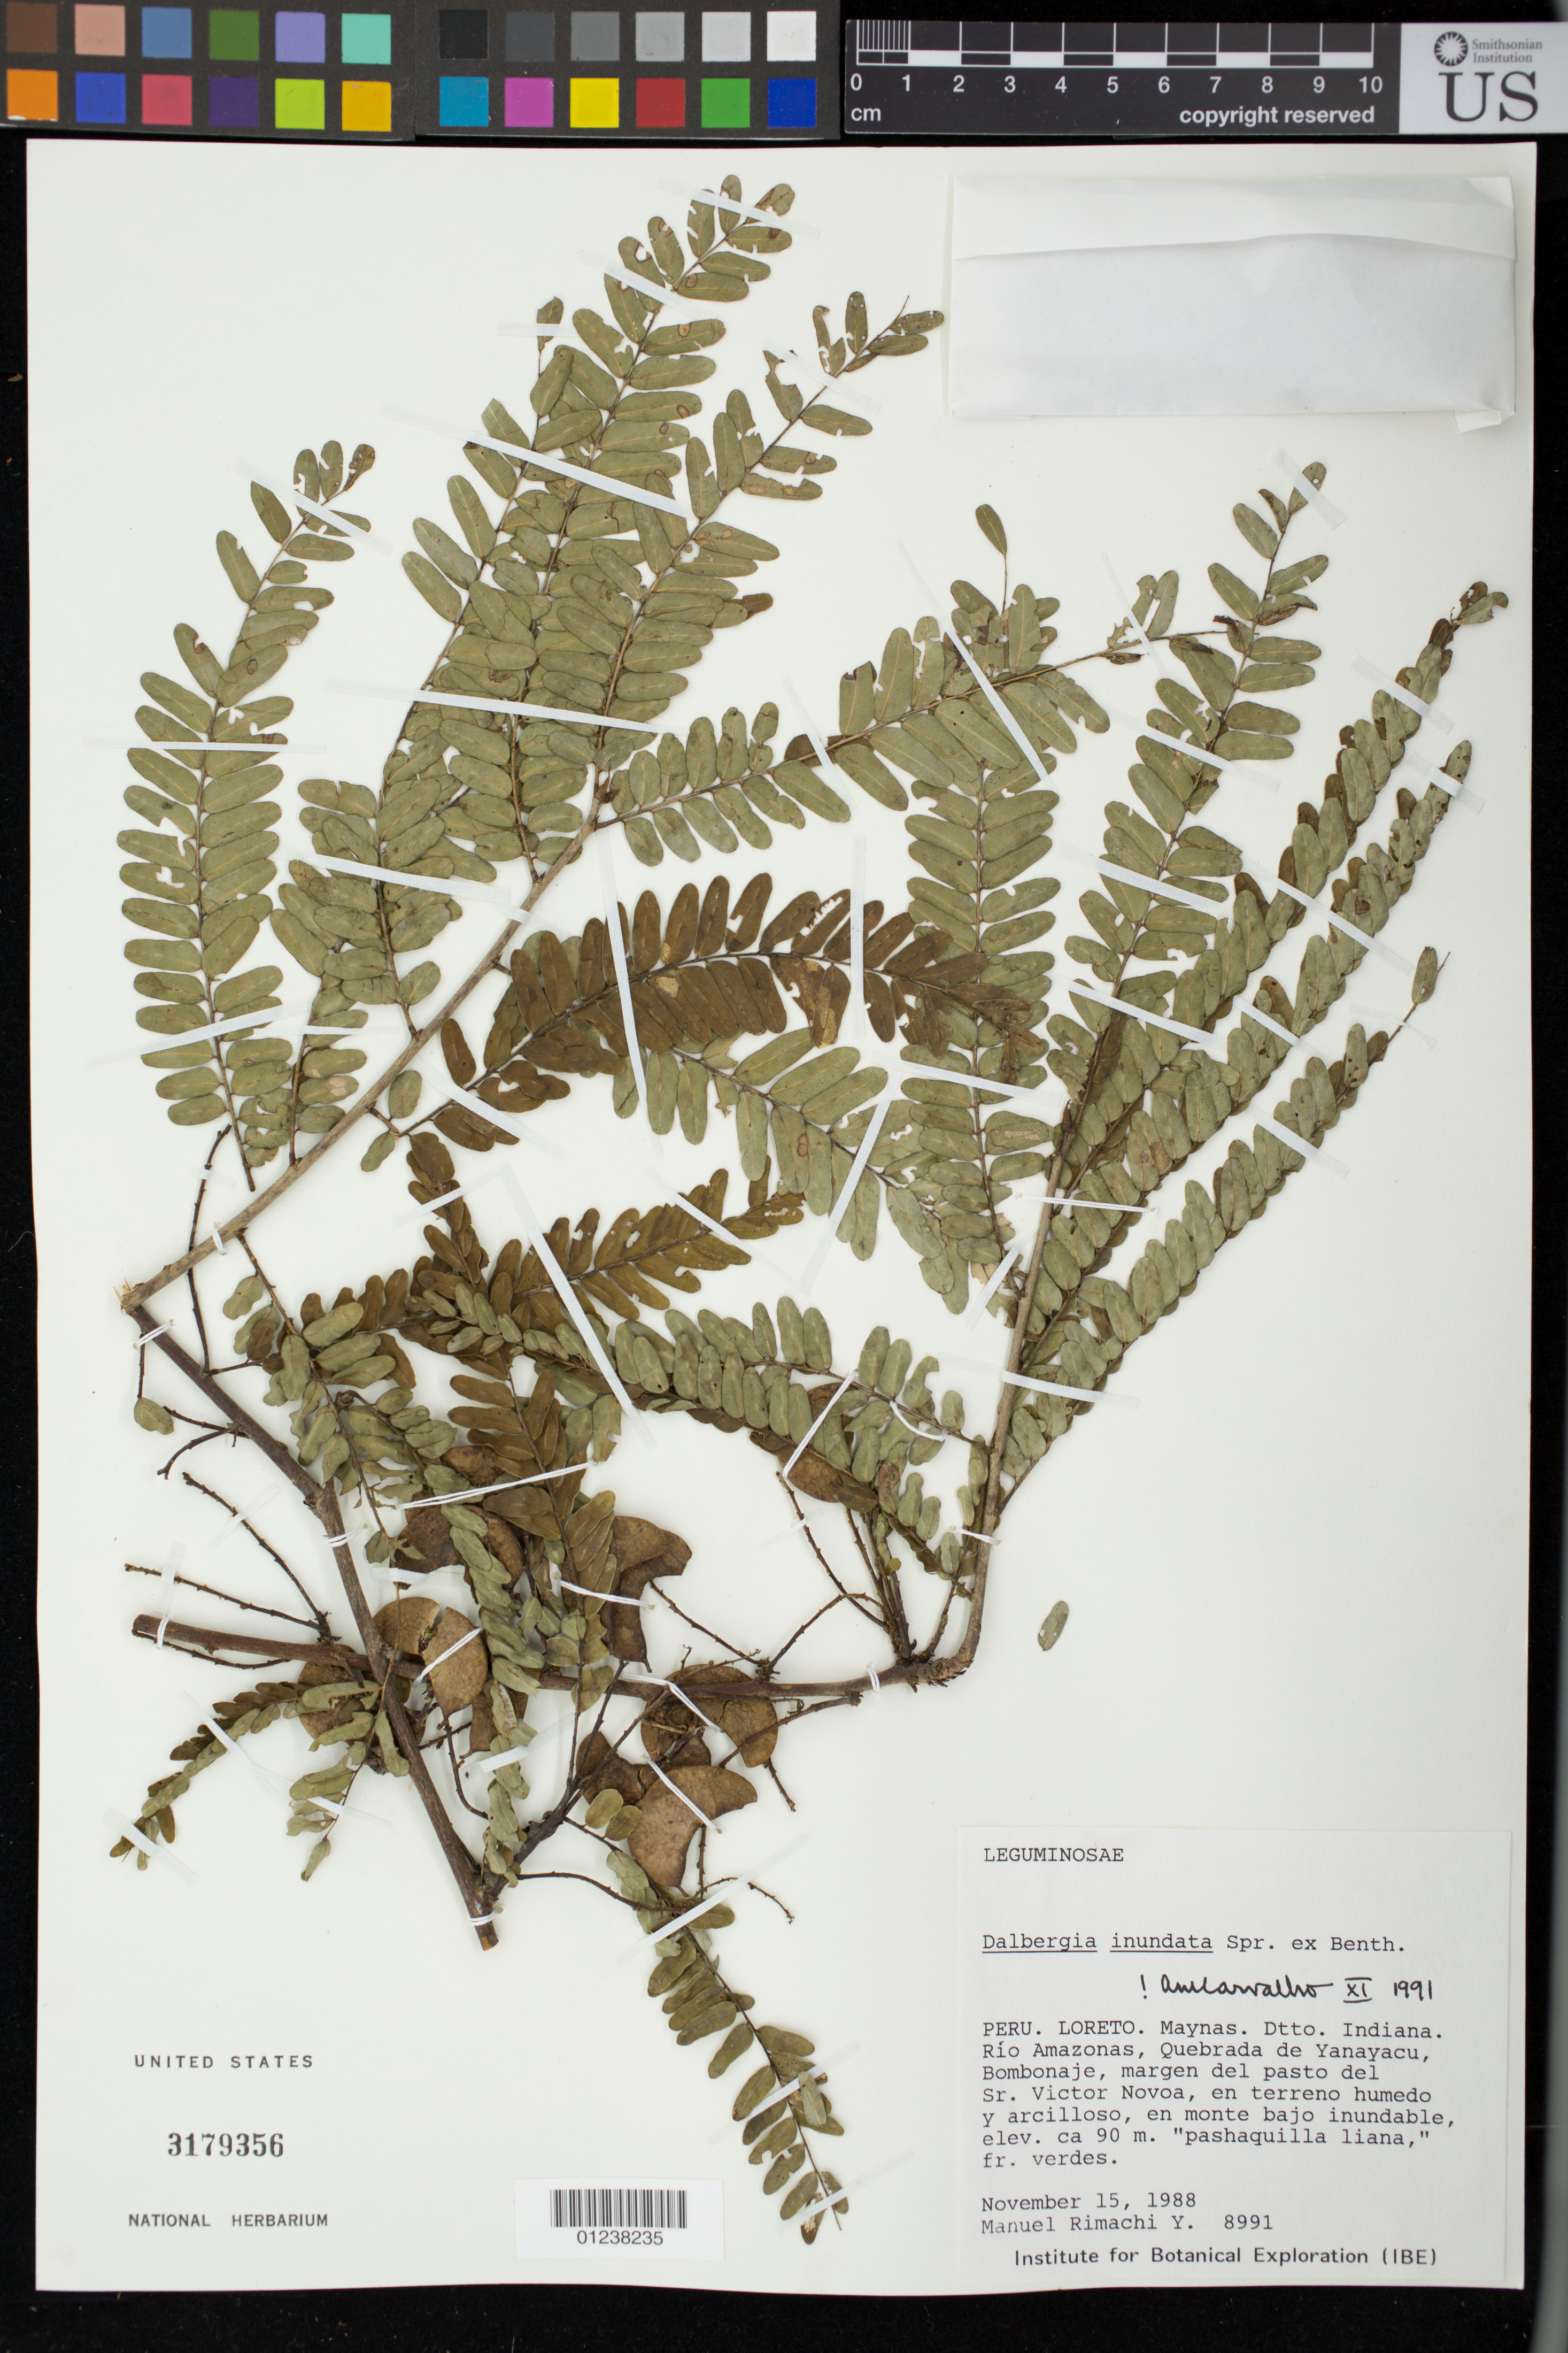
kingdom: Plantae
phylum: Tracheophyta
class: Magnoliopsida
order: Fabales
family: Fabaceae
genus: Dalbergia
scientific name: Dalbergia inundata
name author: Benth.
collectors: M. Rimachi Y.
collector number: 8991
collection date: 1988-11-15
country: Peru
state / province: Loreto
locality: Maynas, Dtto. Indiana. Rio Amazonas, Quebrada de Yanayacu, Bombonaje, margen del pasto del Sr. Victor Novoa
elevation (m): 90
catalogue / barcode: US 3179356